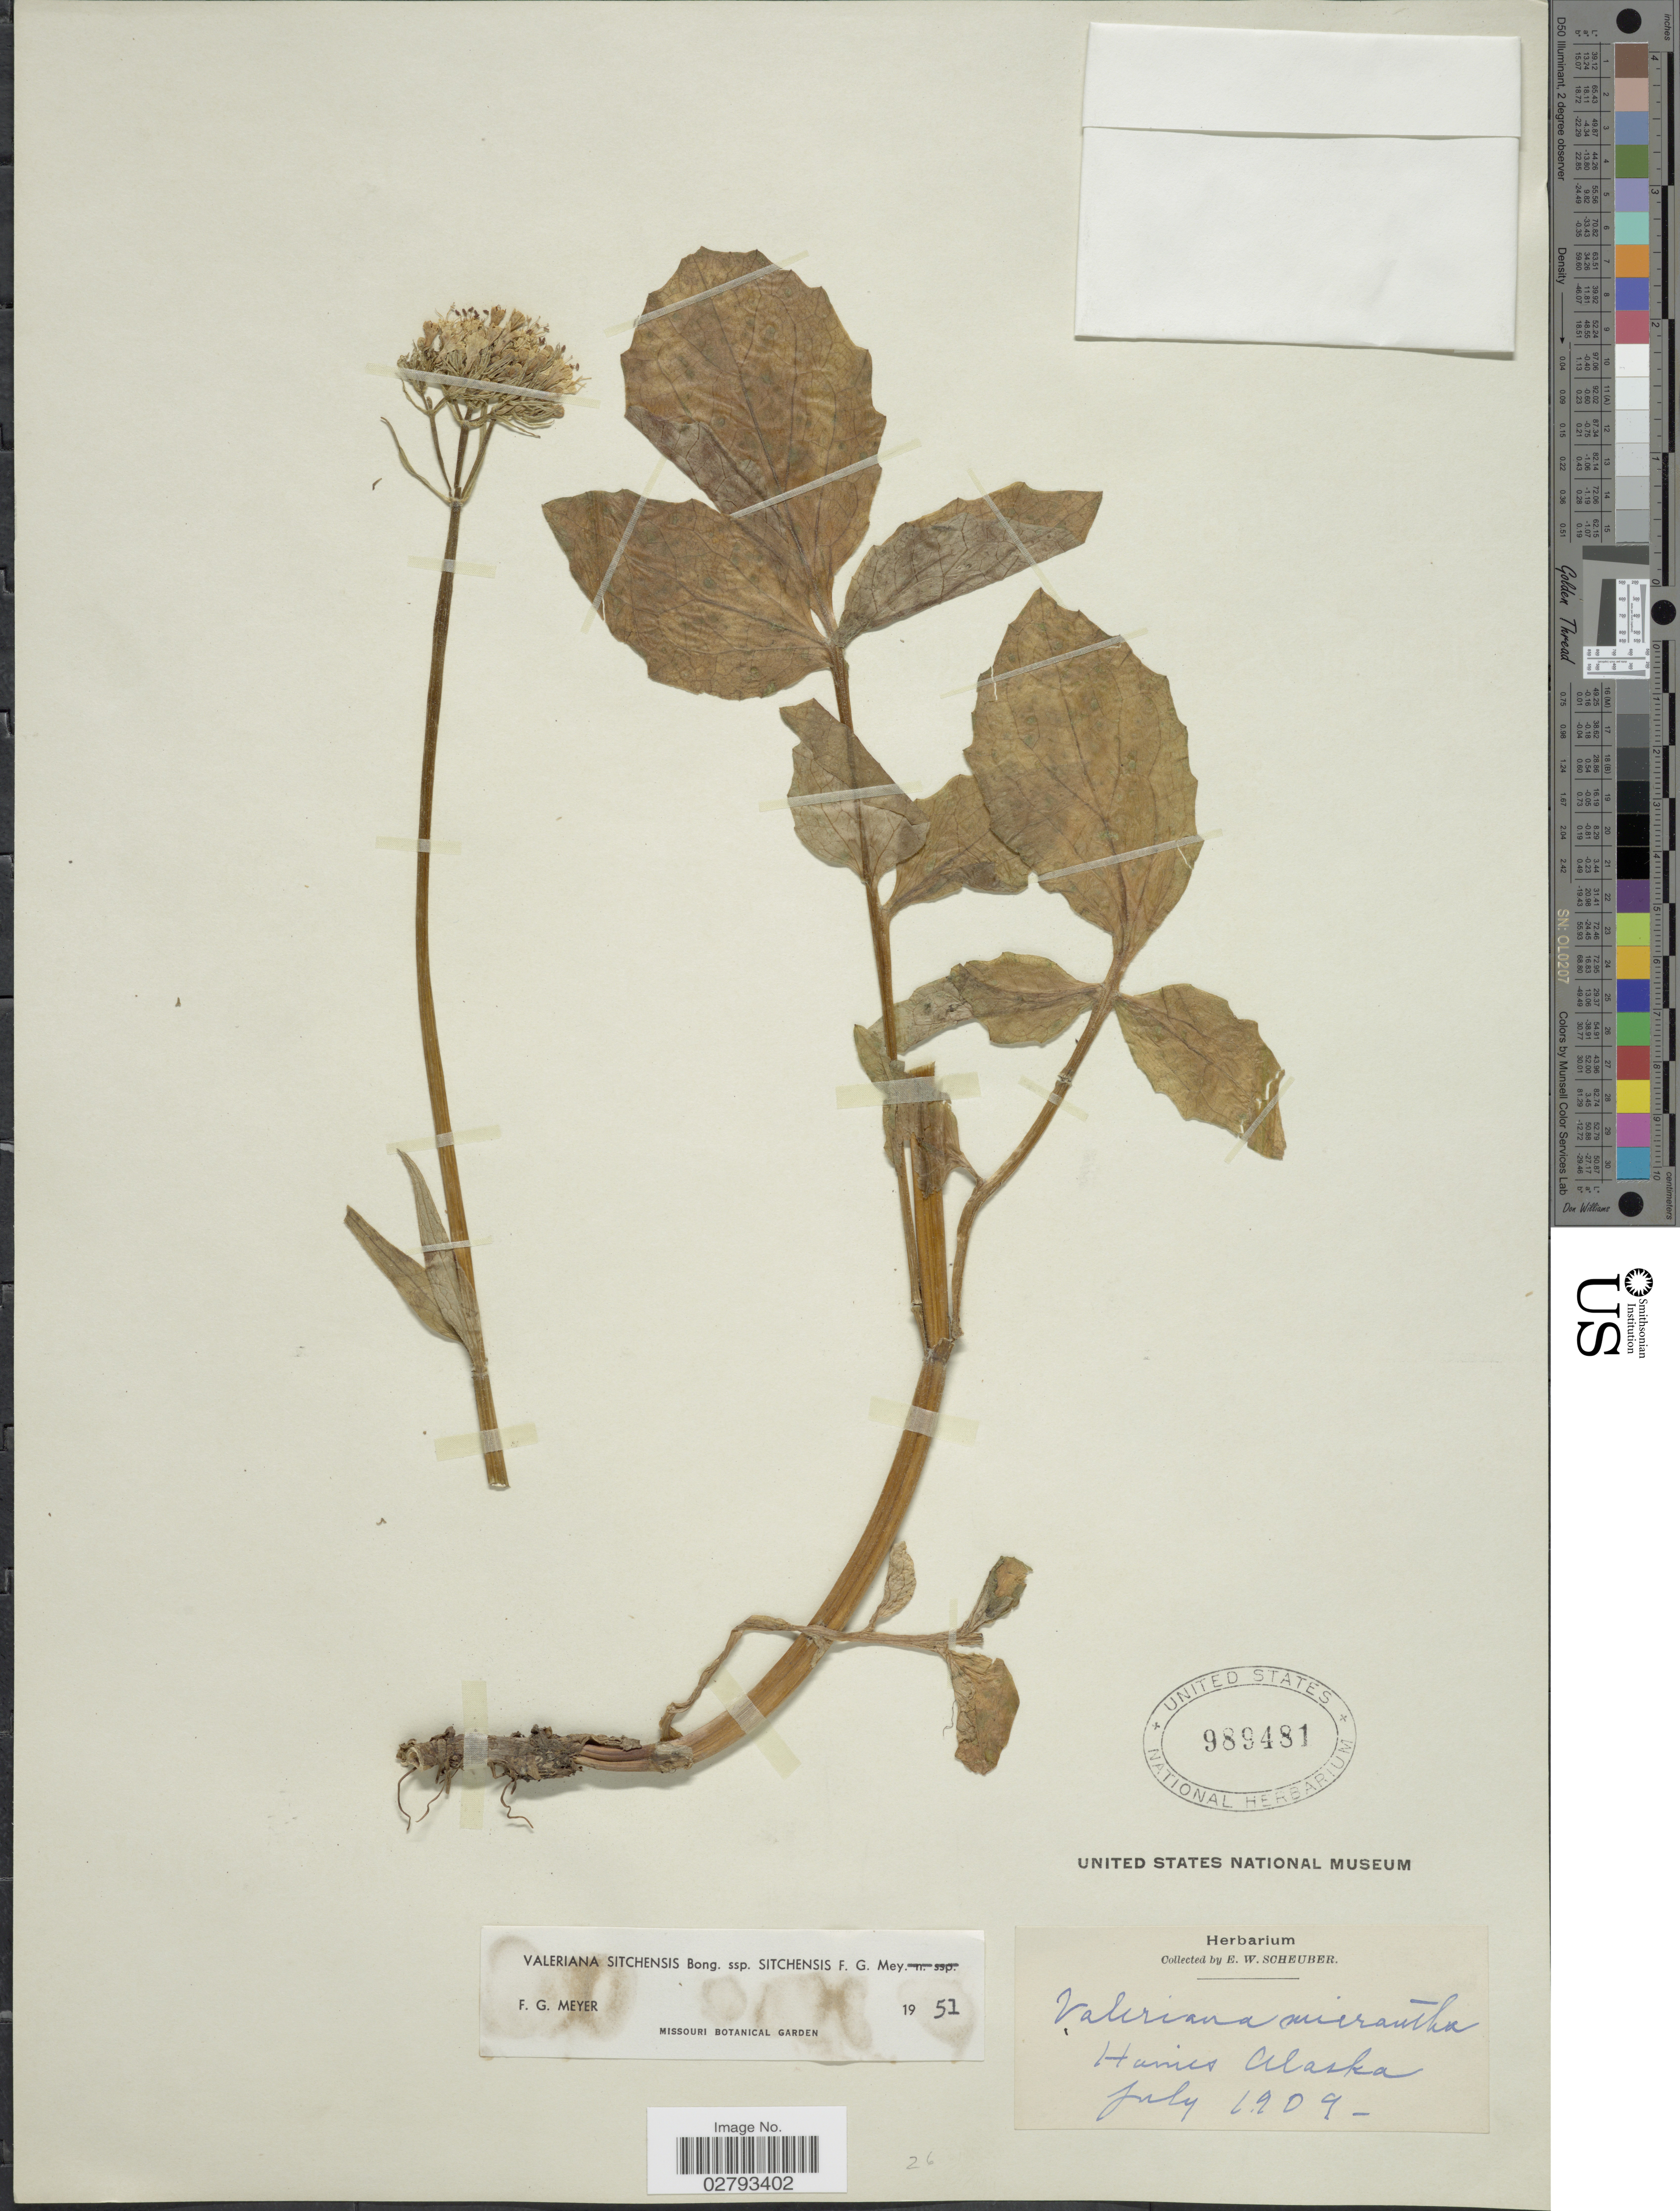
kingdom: Plantae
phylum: Tracheophyta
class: Magnoliopsida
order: Dipsacales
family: Caprifoliaceae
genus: Valeriana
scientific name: Valeriana sitchensis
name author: Bong.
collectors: E. Scheuber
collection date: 1909-07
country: United States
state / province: Alaska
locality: Haines.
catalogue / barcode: US 989481